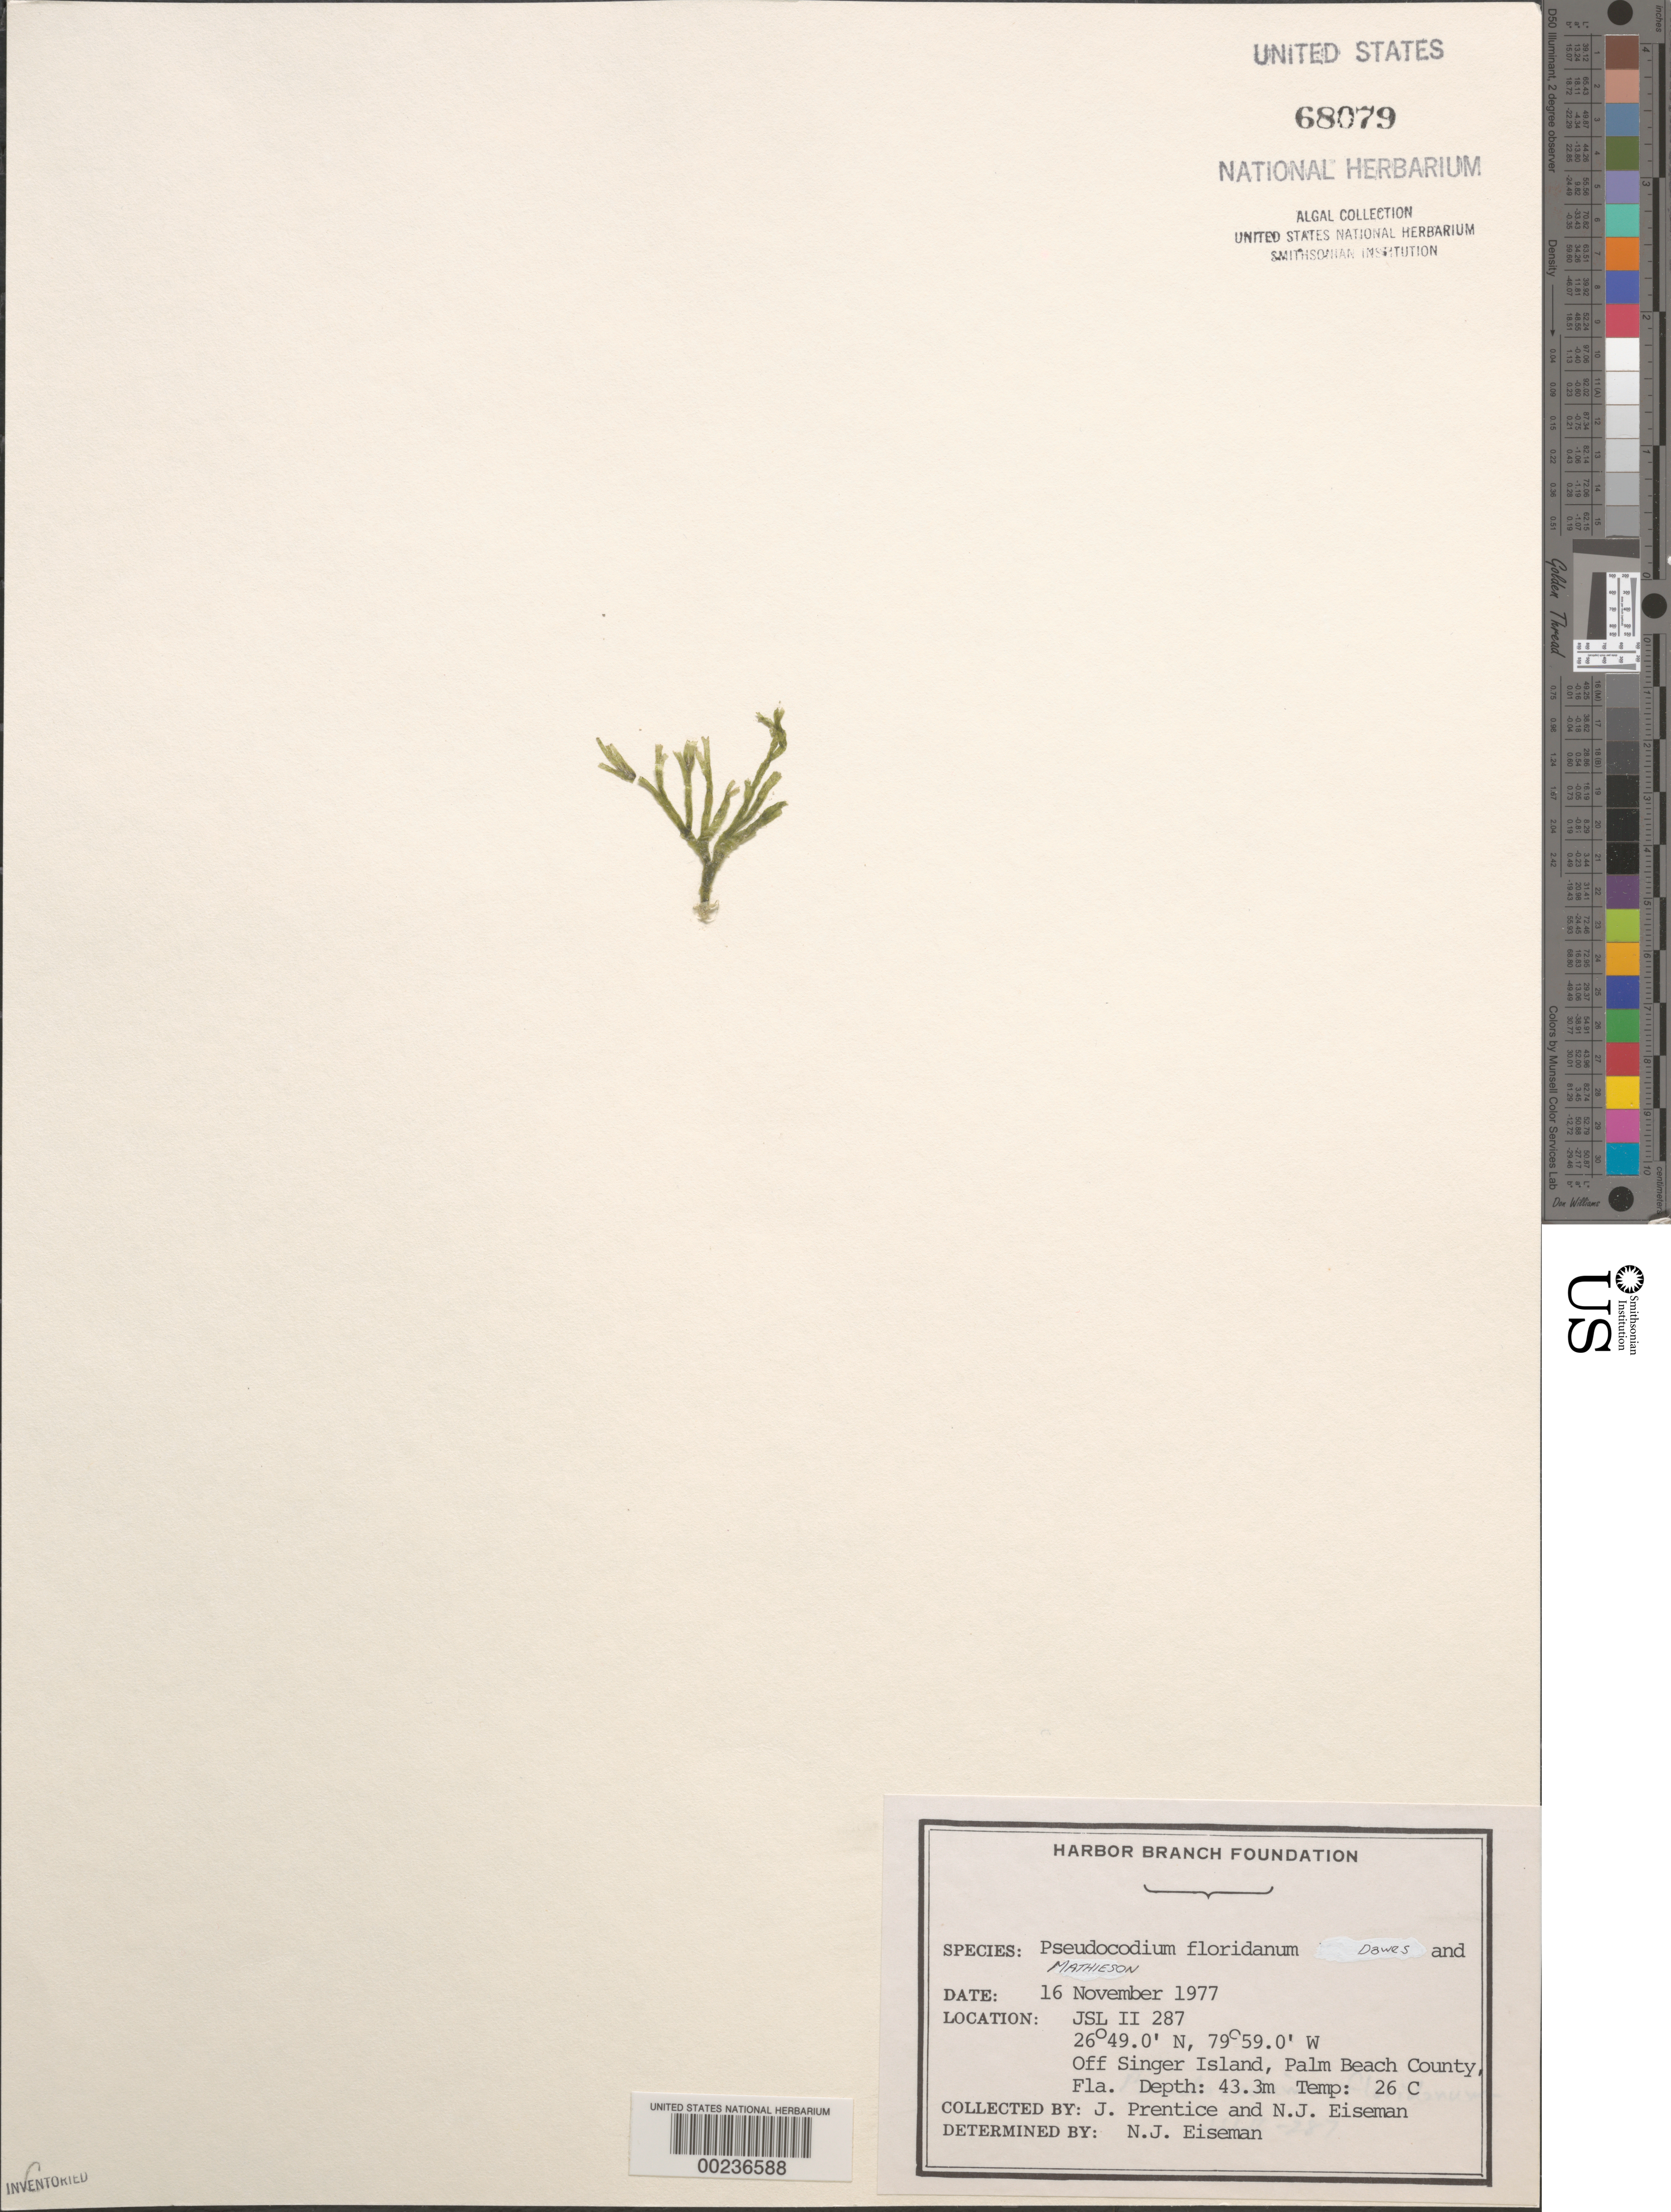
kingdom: Plantae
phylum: Chlorophyta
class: Ulvophyceae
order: Bryopsidales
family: Pseudocodiaceae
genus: Pseudocodium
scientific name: Pseudocodium floridanum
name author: Dawes & A.C. Mathieson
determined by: Eiseman, N. J.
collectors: J. Prentice & N. J. Eiseman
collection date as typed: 16 Nov 1977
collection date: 1977-11-16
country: United States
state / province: Florida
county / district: Palm Beach County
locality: Off Singer Island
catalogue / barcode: US 68079